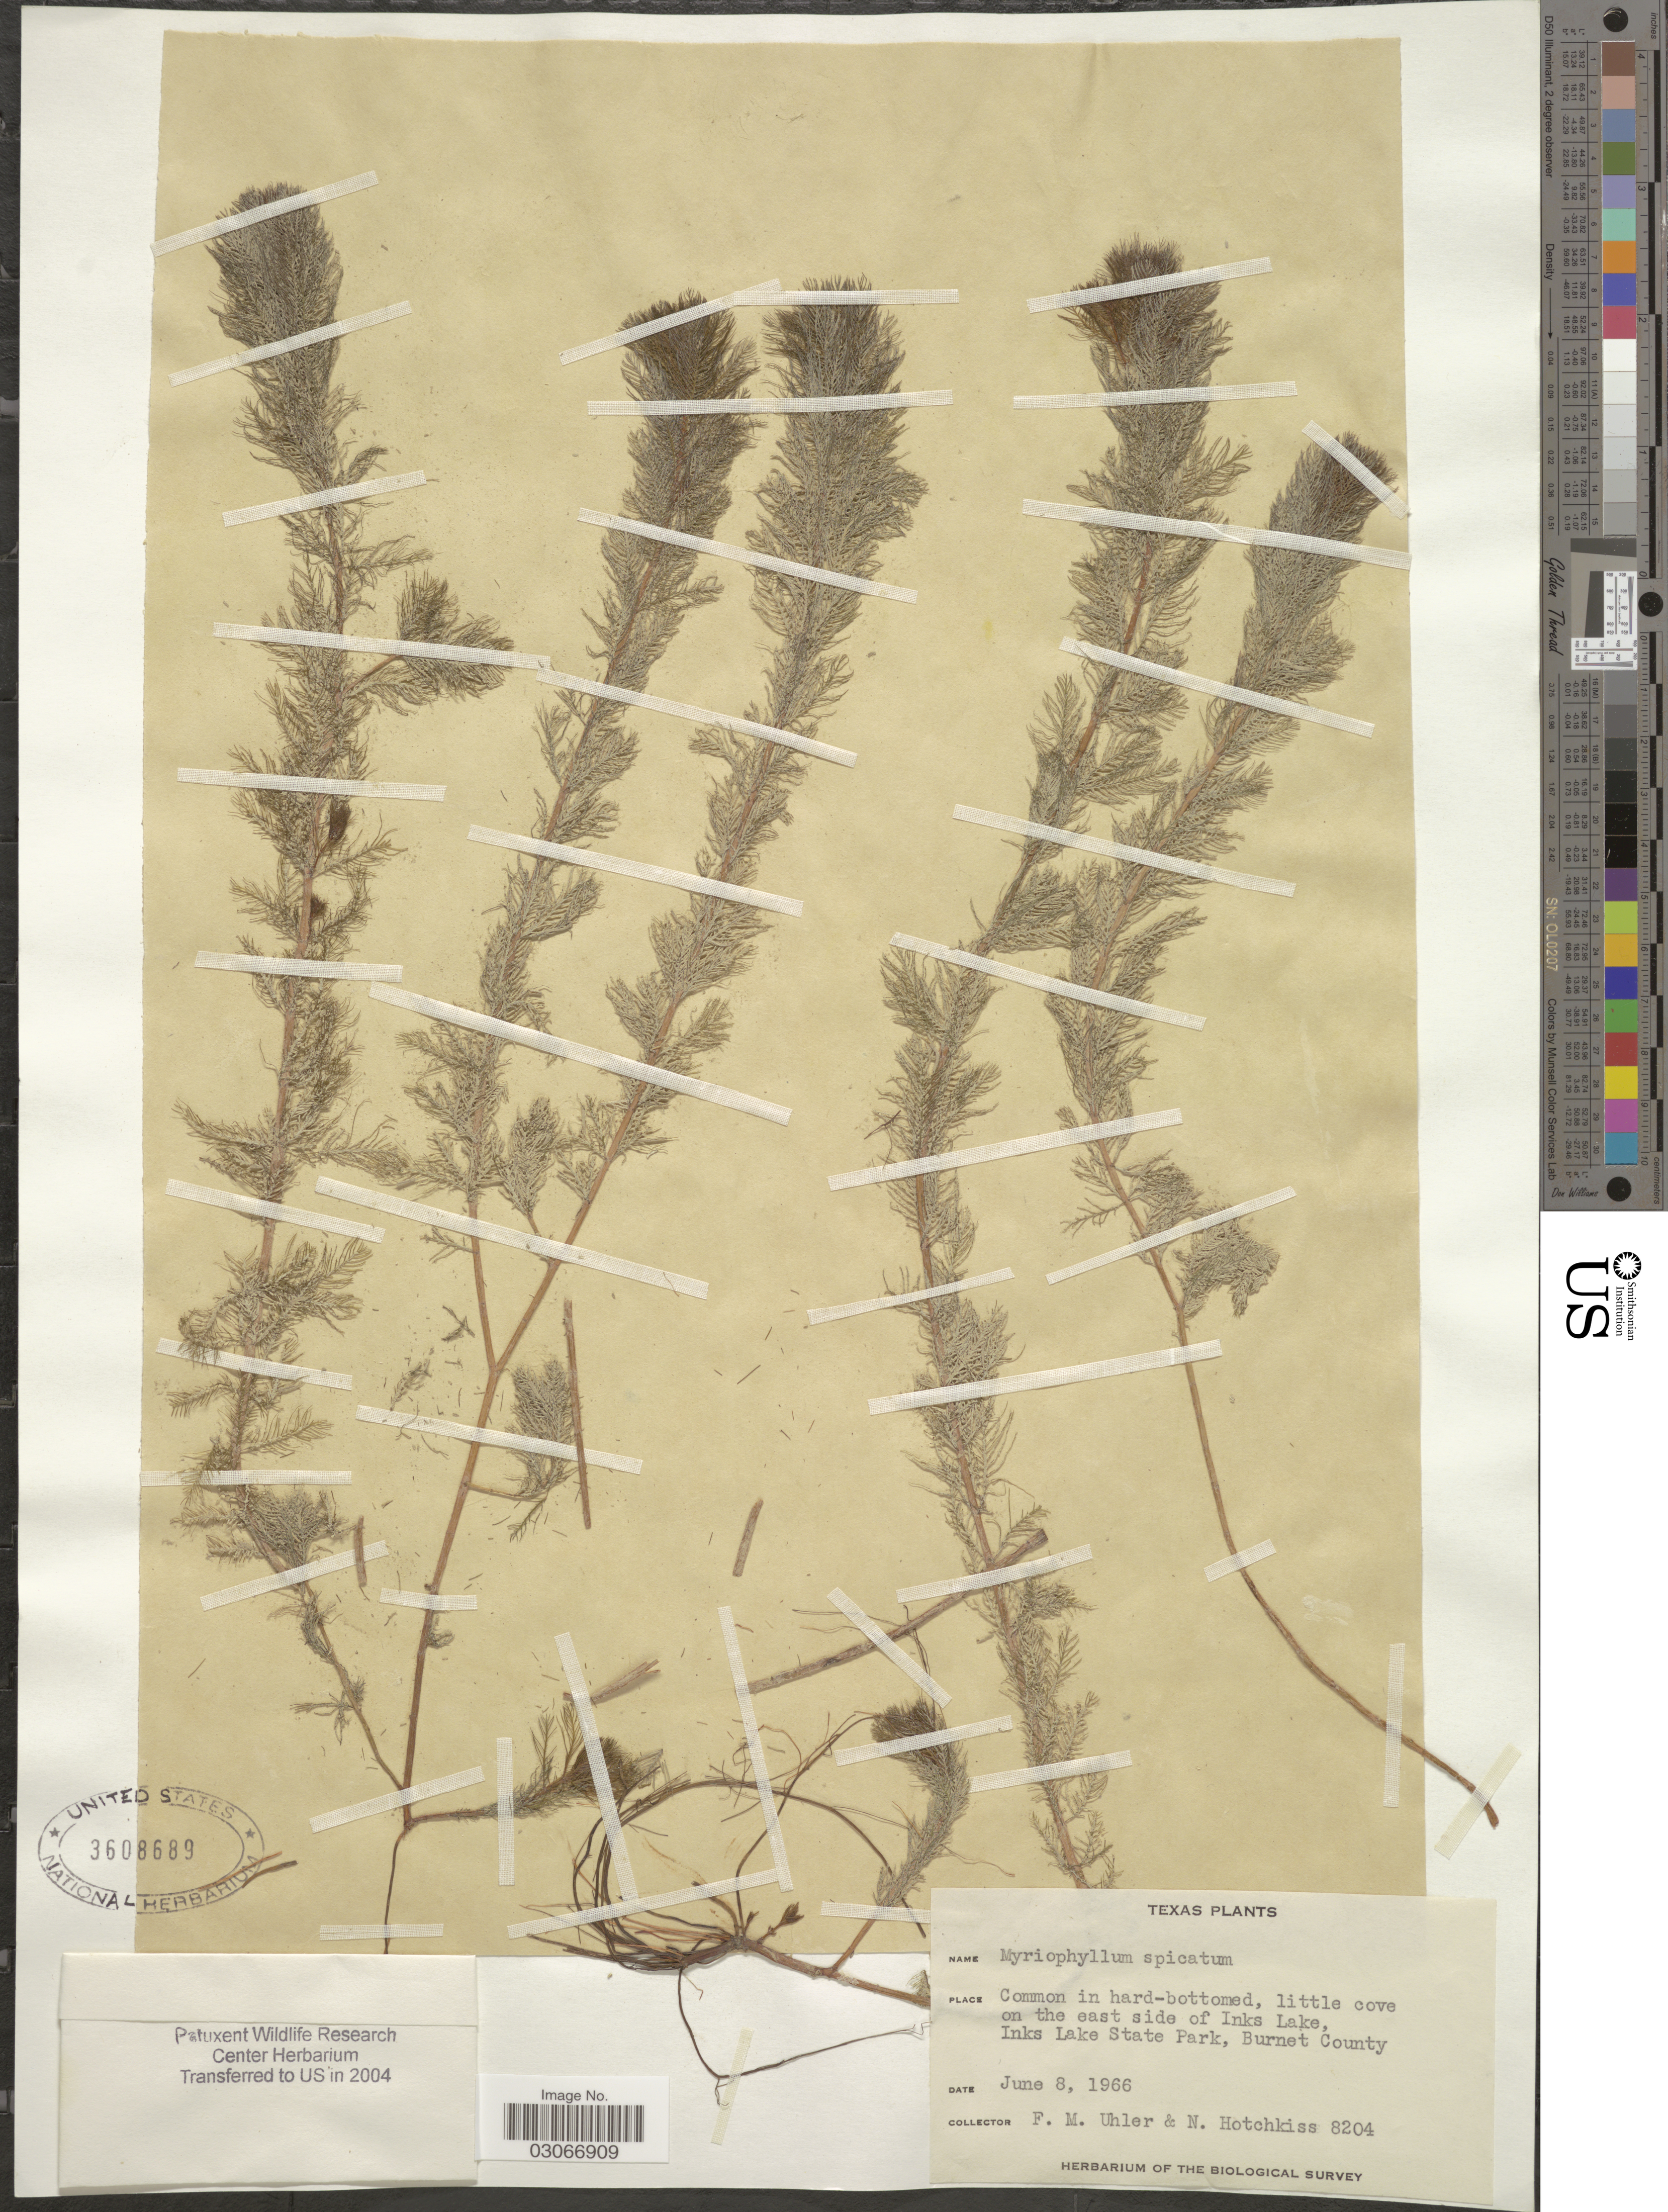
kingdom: Plantae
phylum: Tracheophyta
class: Magnoliopsida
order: Saxifragales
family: Haloragaceae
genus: Myriophyllum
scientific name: Myriophyllum exalbescens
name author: Fernald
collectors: F. M. Uhler & N. Hotchkiss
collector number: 8204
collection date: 1966-06-08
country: United States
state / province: Texas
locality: Little cove on the east side of Inks Lake, Inks Lake State Park, Burnet County.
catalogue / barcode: US 3608689